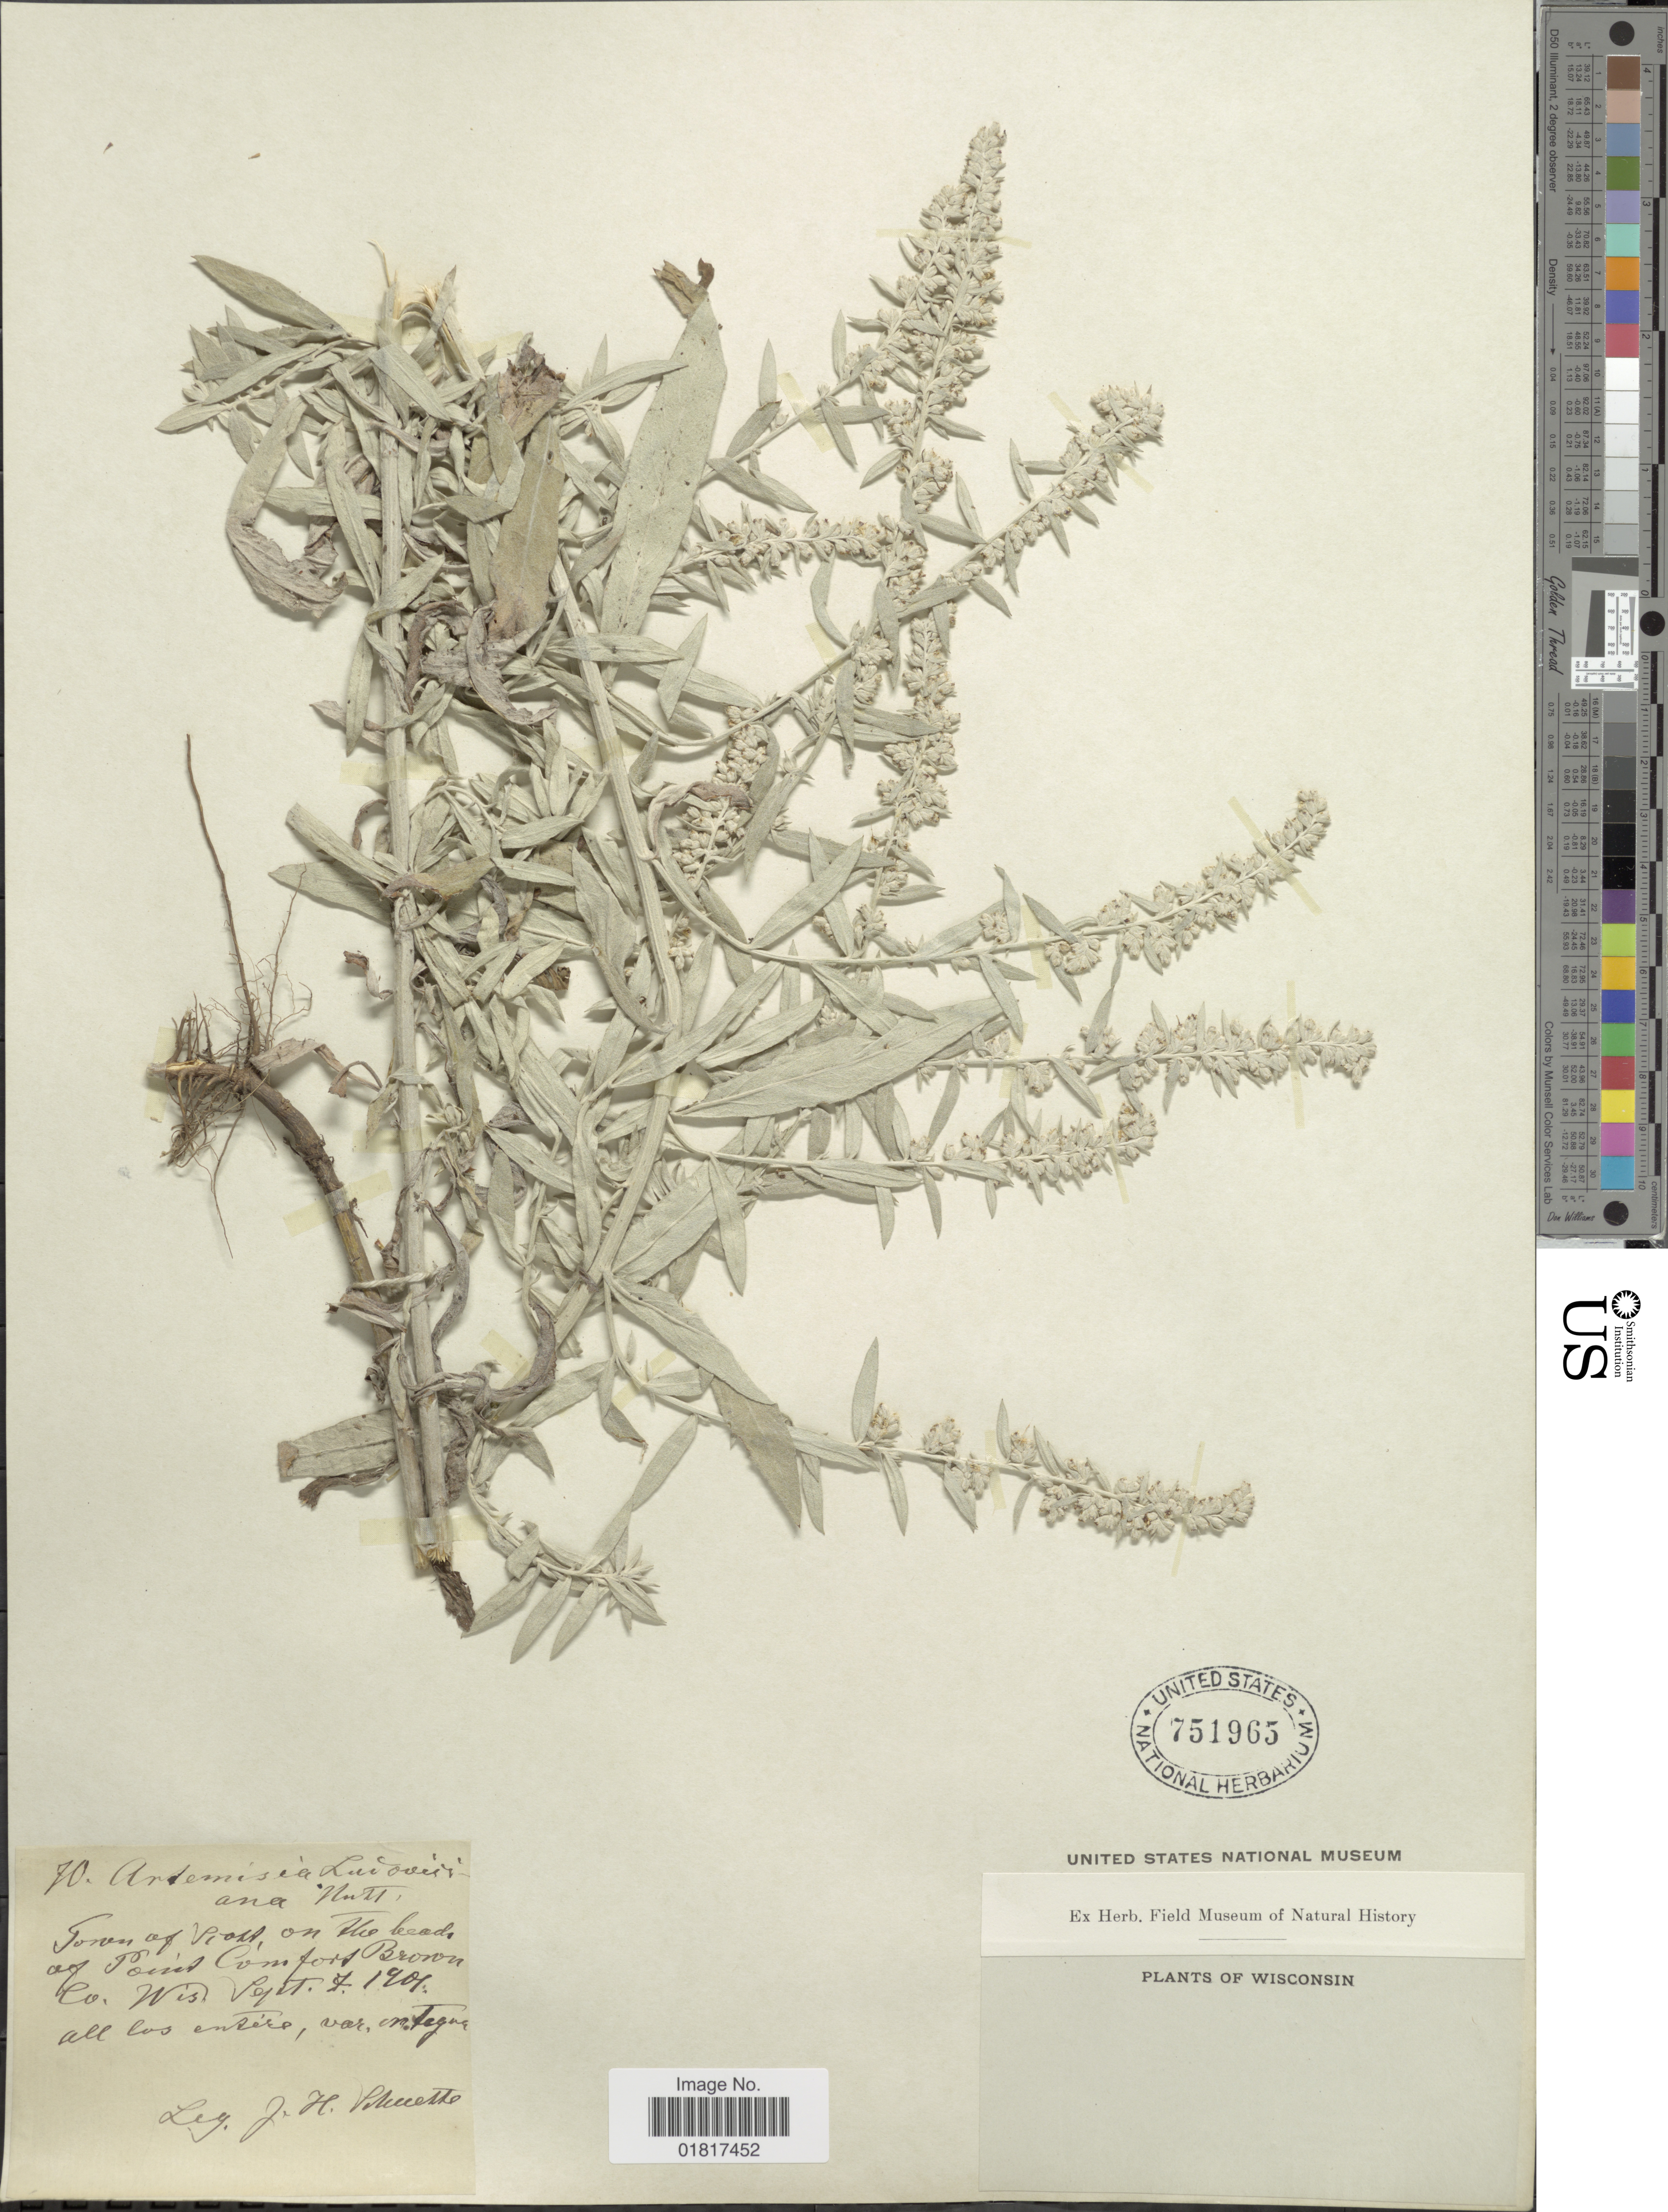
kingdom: Plantae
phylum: Tracheophyta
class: Magnoliopsida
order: Asterales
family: Asteraceae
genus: Artemisia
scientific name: Artemisia sp.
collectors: J. H. Schuette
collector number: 70*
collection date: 1901-09-07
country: United States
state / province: Wisconsin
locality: Town of Scott on the beach of Point Comfort, Brown Co.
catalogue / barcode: US 751965